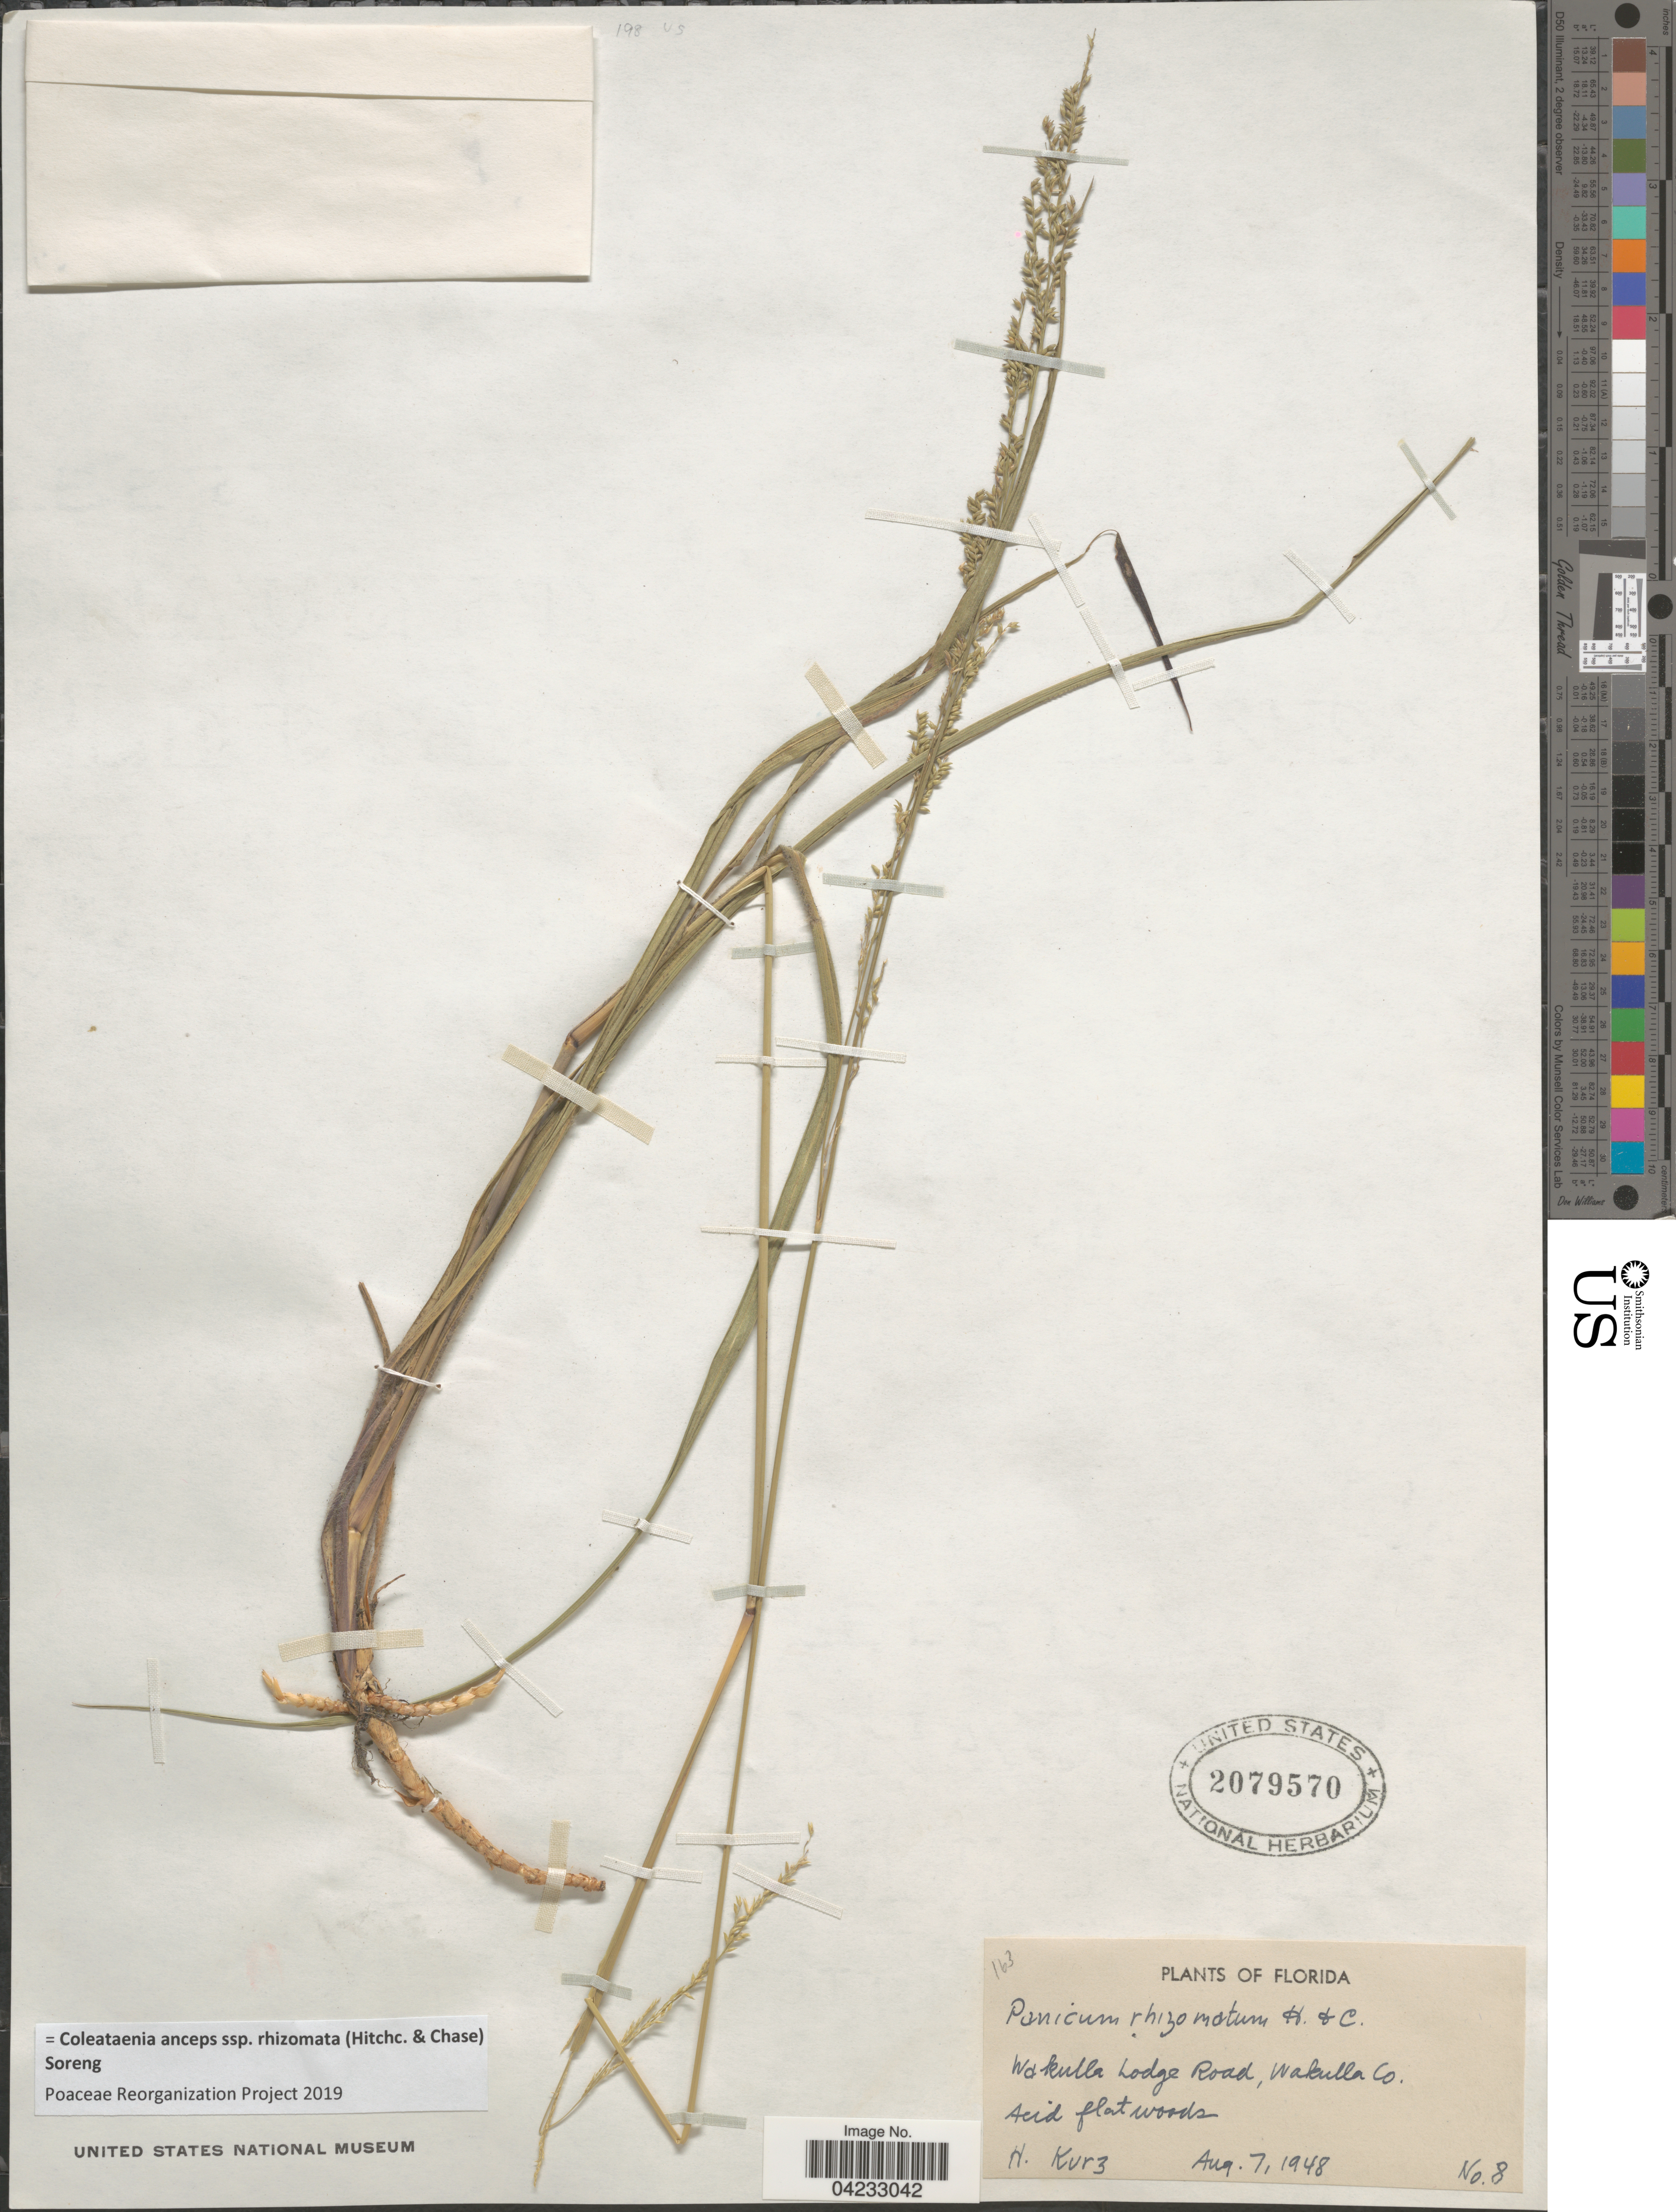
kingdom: Plantae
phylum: Tracheophyta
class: Liliopsida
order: Poales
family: Poaceae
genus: Coleataenia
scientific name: Coleataenia anceps subsp. rhizomata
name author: (Hitchc. & Chase) Soreng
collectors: H. Kurz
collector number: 8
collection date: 1948-08-07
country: United States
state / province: Florida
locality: Wakulla Lodge Road, Wakulla Co.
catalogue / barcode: US 2079570